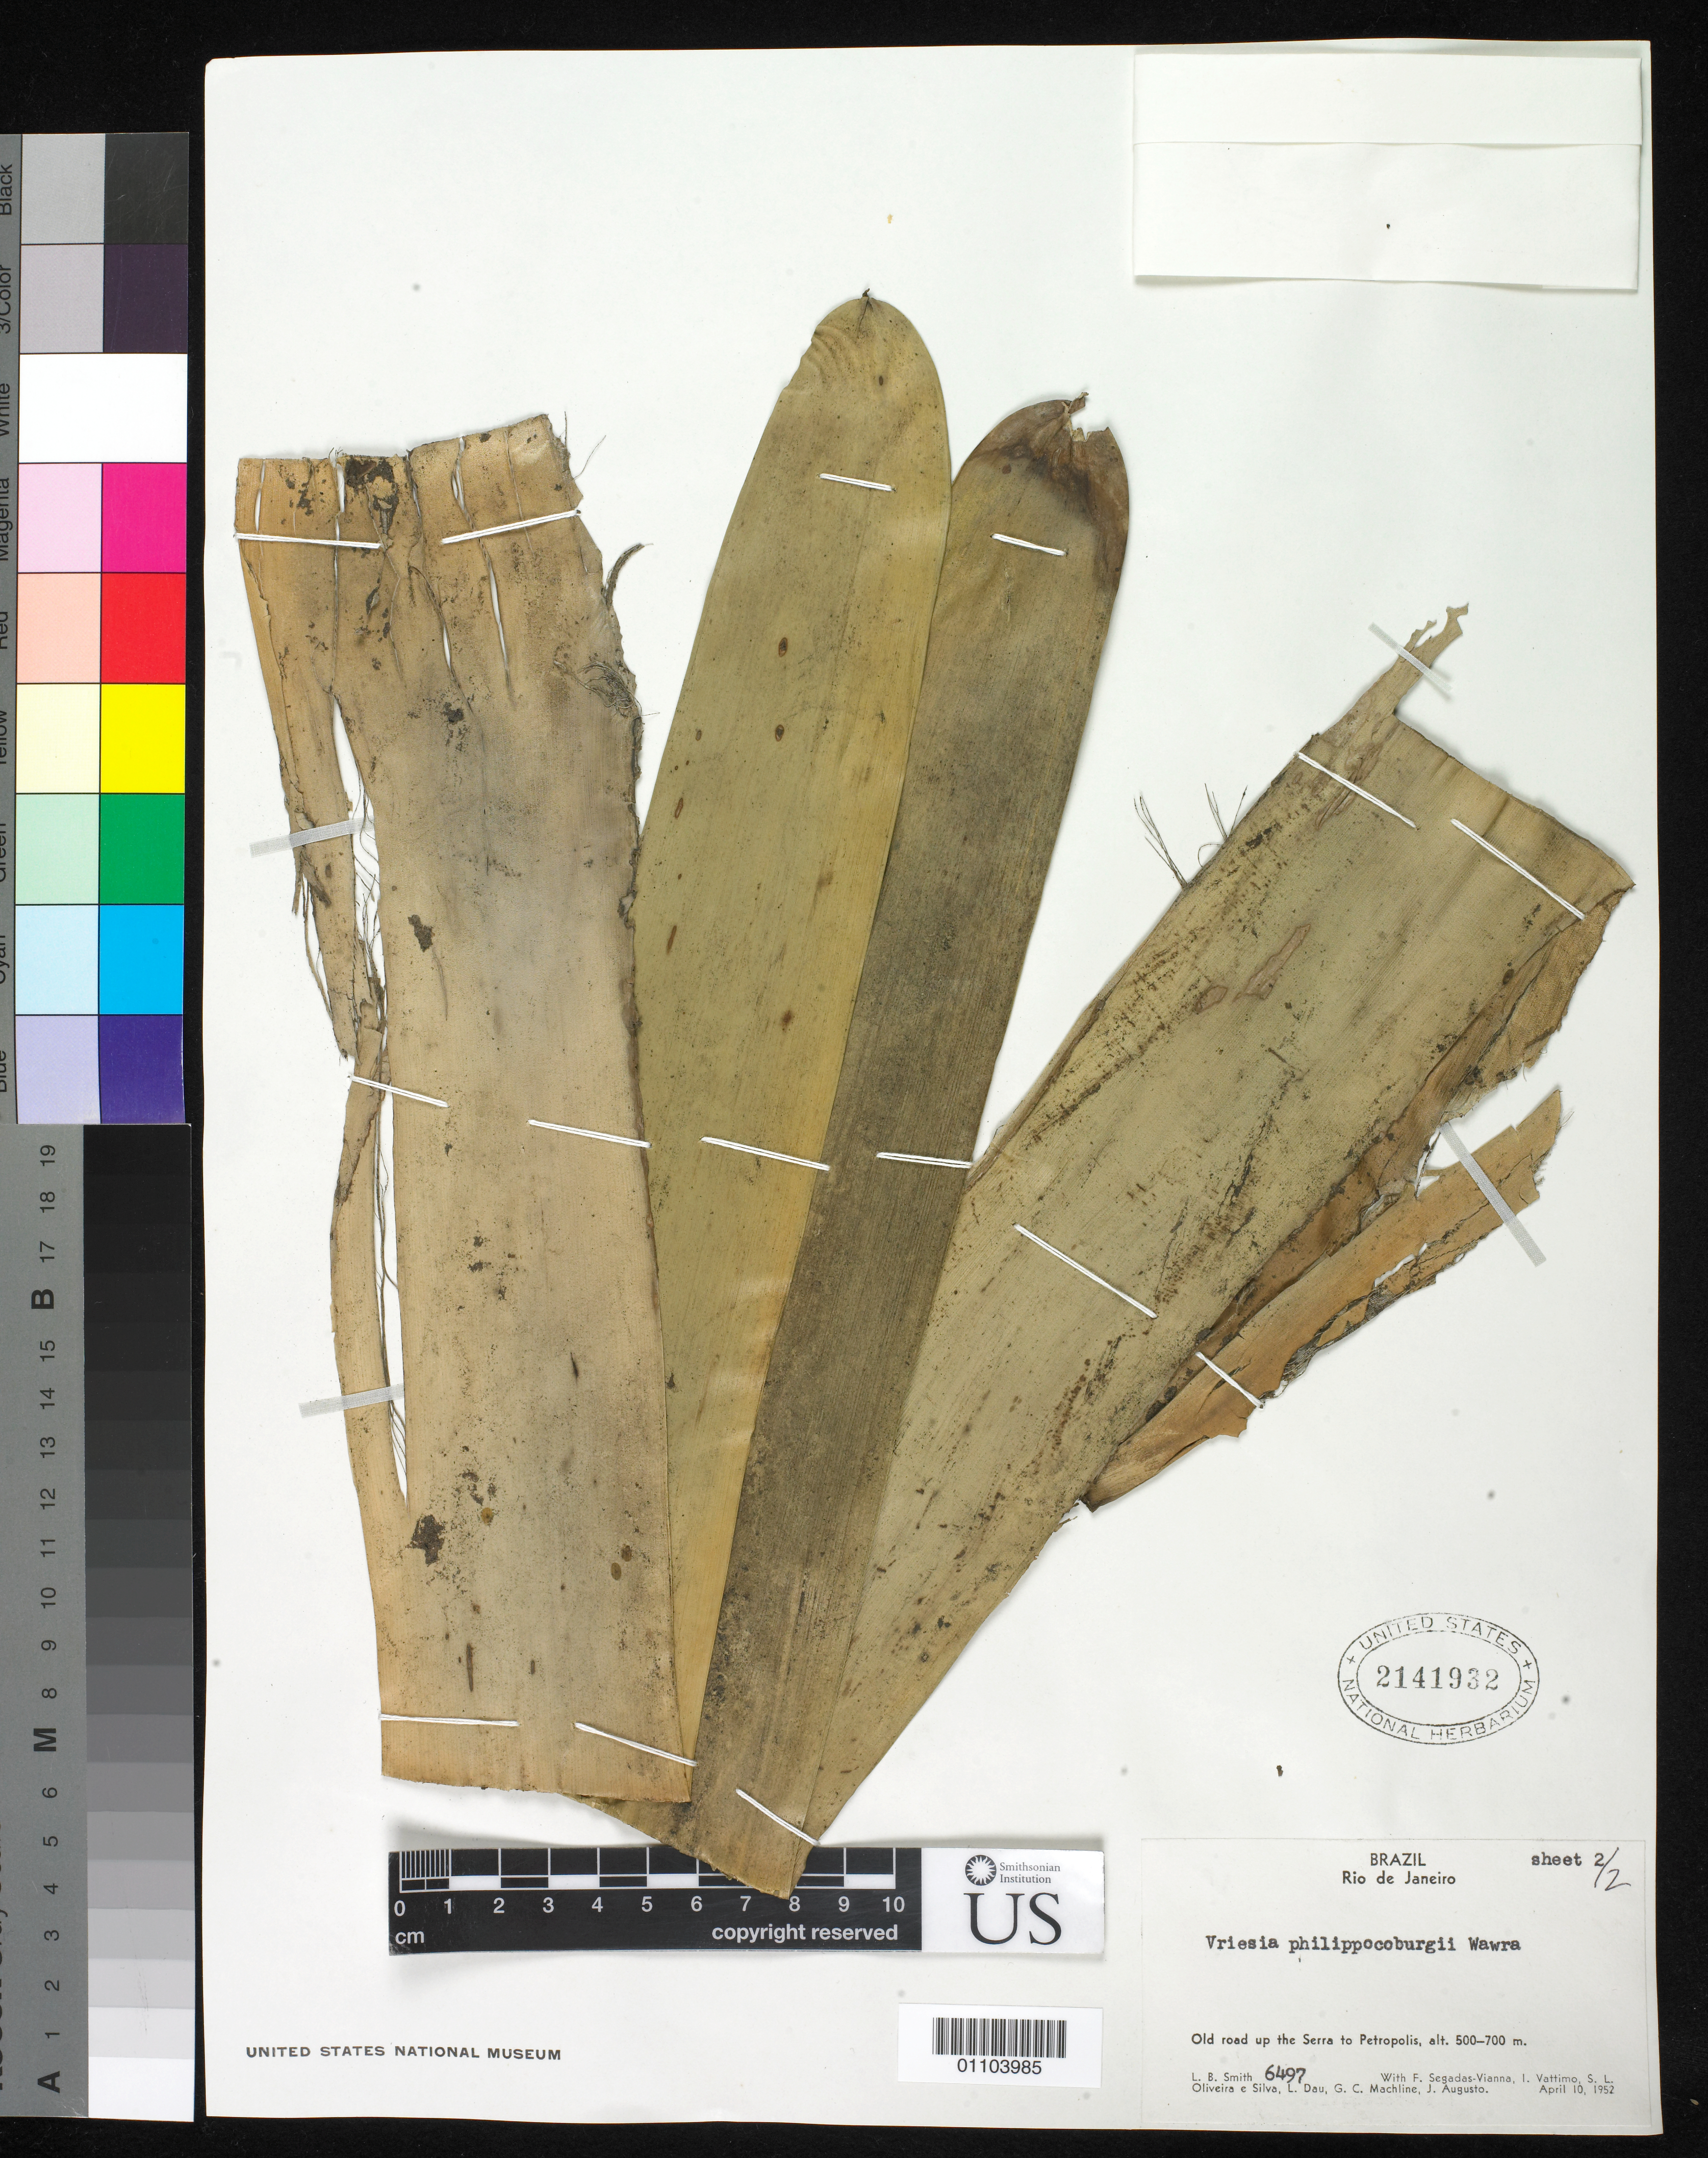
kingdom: Plantae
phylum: Tracheophyta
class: Liliopsida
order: Poales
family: Bromeliaceae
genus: Vriesea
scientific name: Vriesea philippocoburgii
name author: Wawra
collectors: L. Smith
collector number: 66497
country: Brazil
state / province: Rio de Janeiro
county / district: Petrópolis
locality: Estrada Velha de Petropolis, Serra to Petropolis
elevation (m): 500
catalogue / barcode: US 2141932